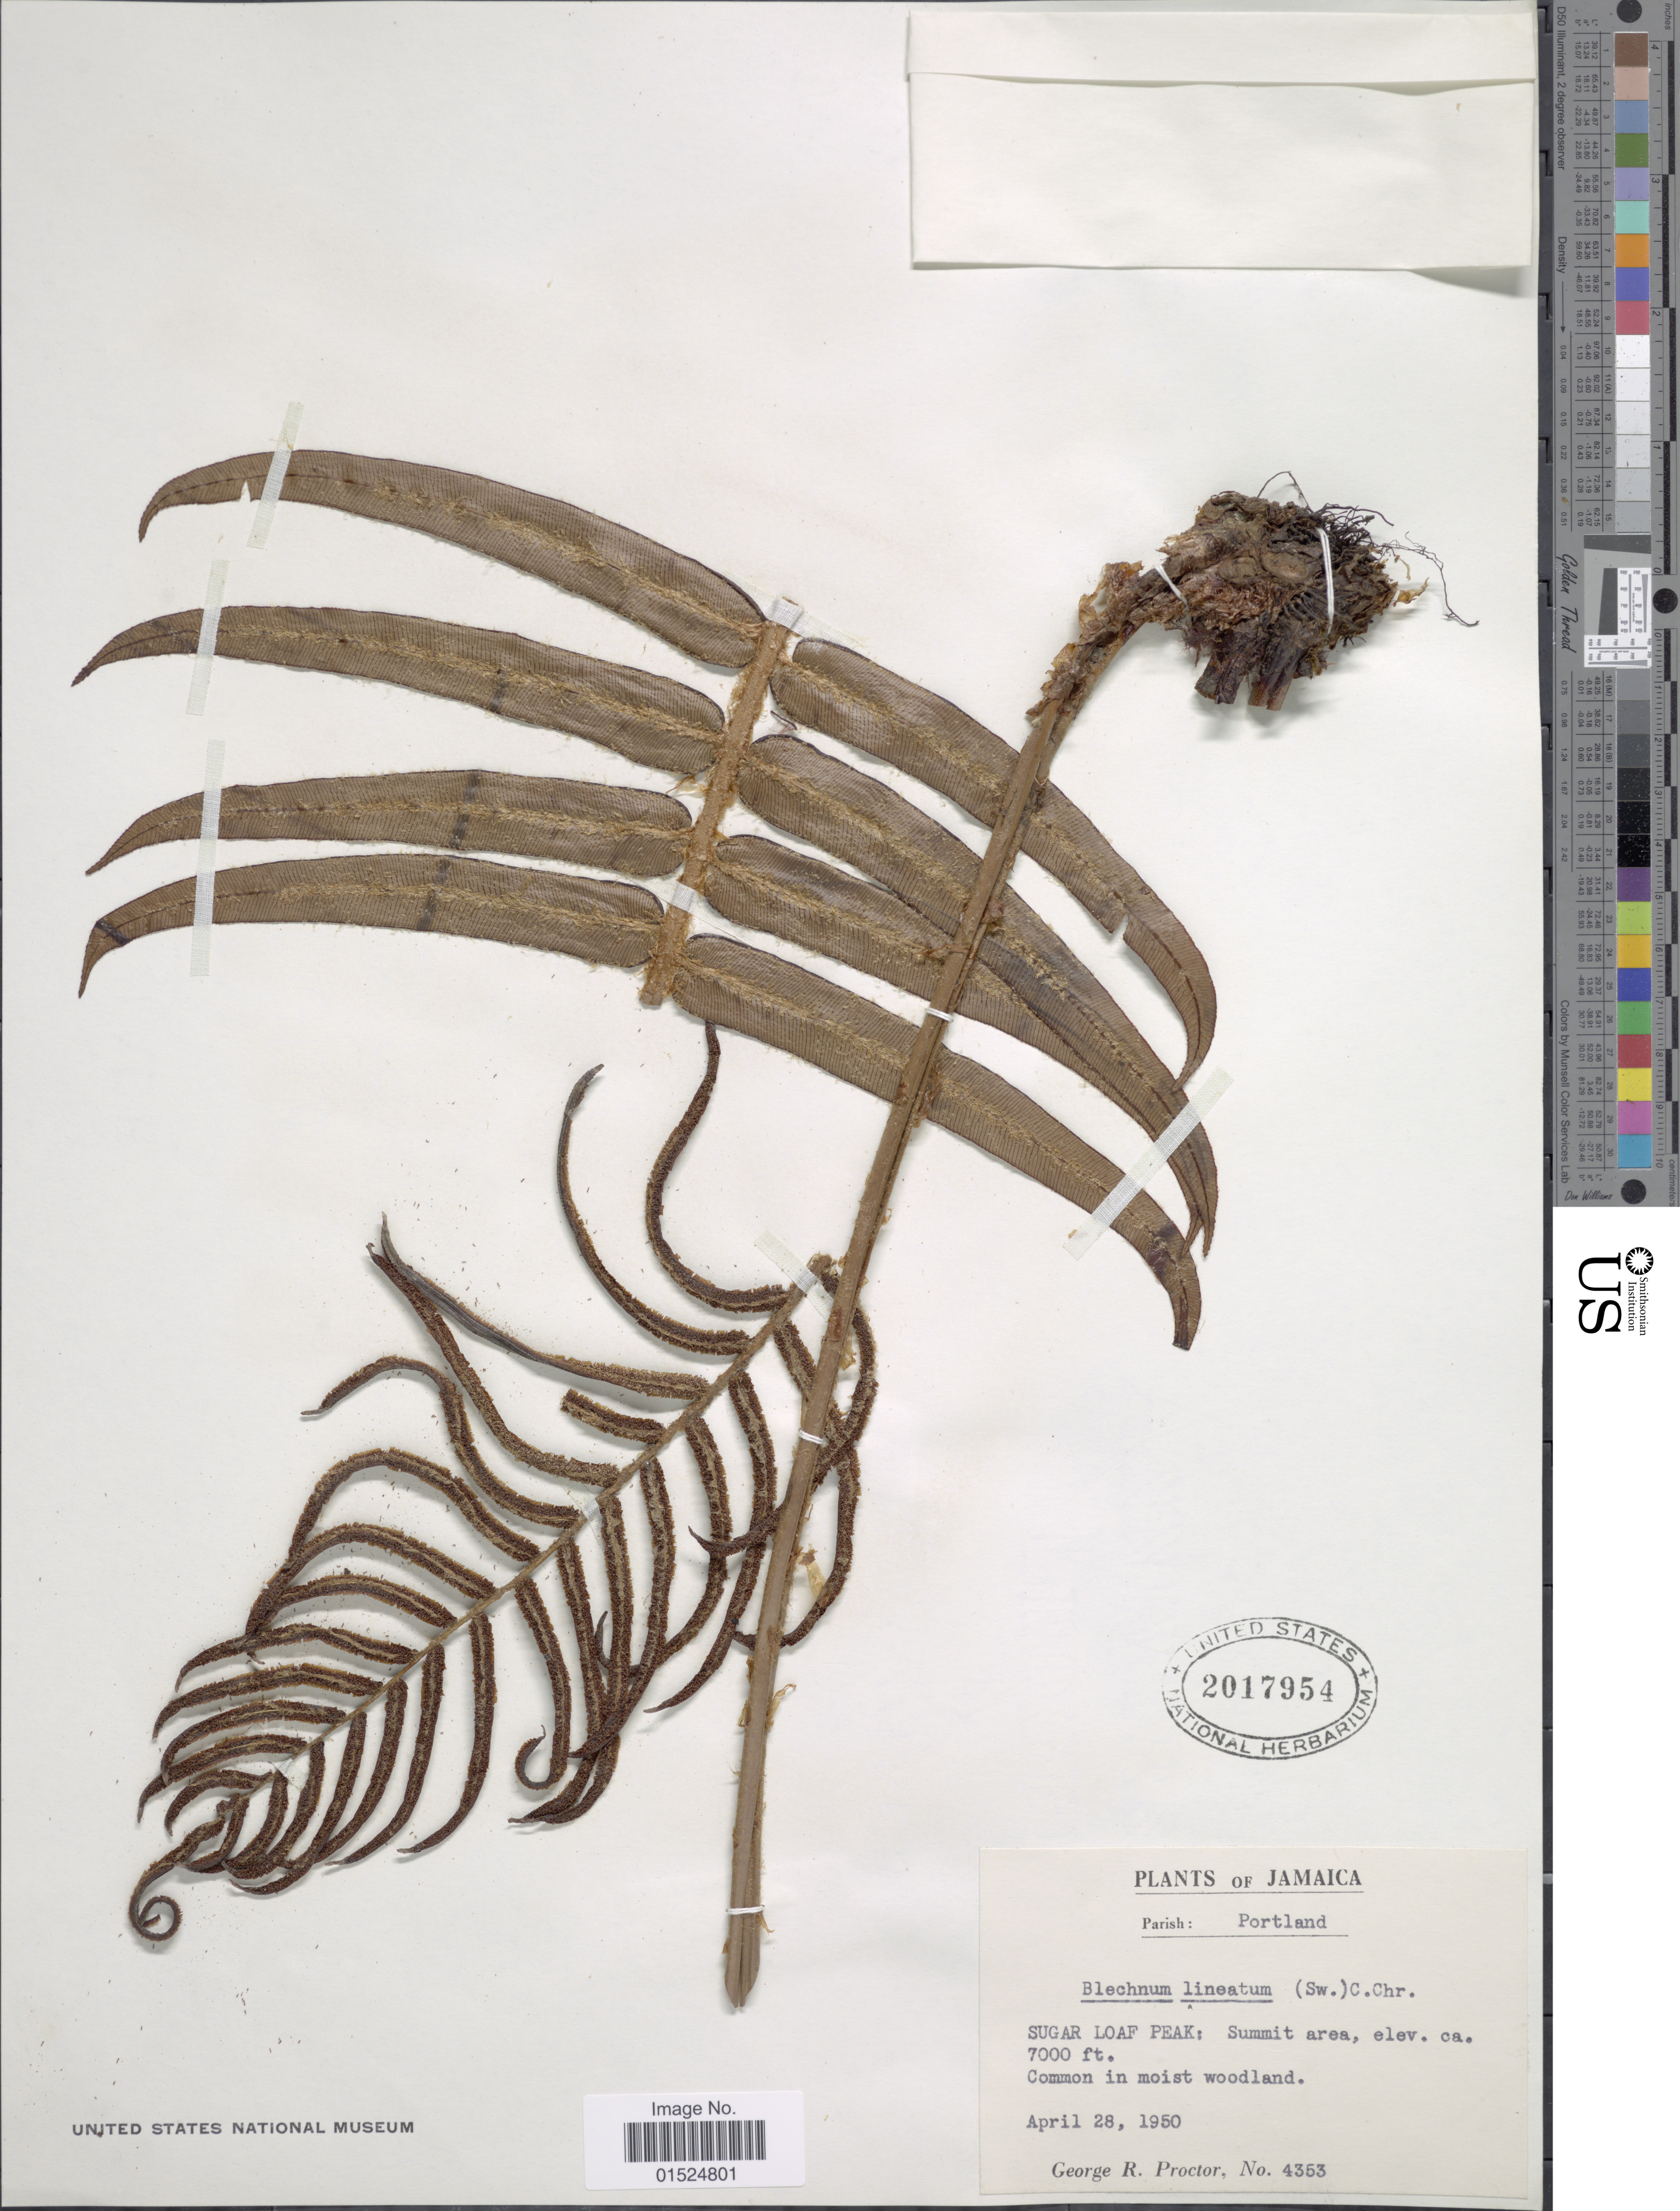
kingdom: Plantae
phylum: Tracheophyta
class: Polypodiopsida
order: Polypodiales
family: Blechnaceae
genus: Blechnum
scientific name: Blechnum lineatum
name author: (Sw.) C. Chr.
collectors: G. Proctor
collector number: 4363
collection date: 1950-04-28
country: Jamaica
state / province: Portland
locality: Sugar Loaf Peak: Summit area, common in moist woodland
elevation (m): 2134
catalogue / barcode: US 2017954